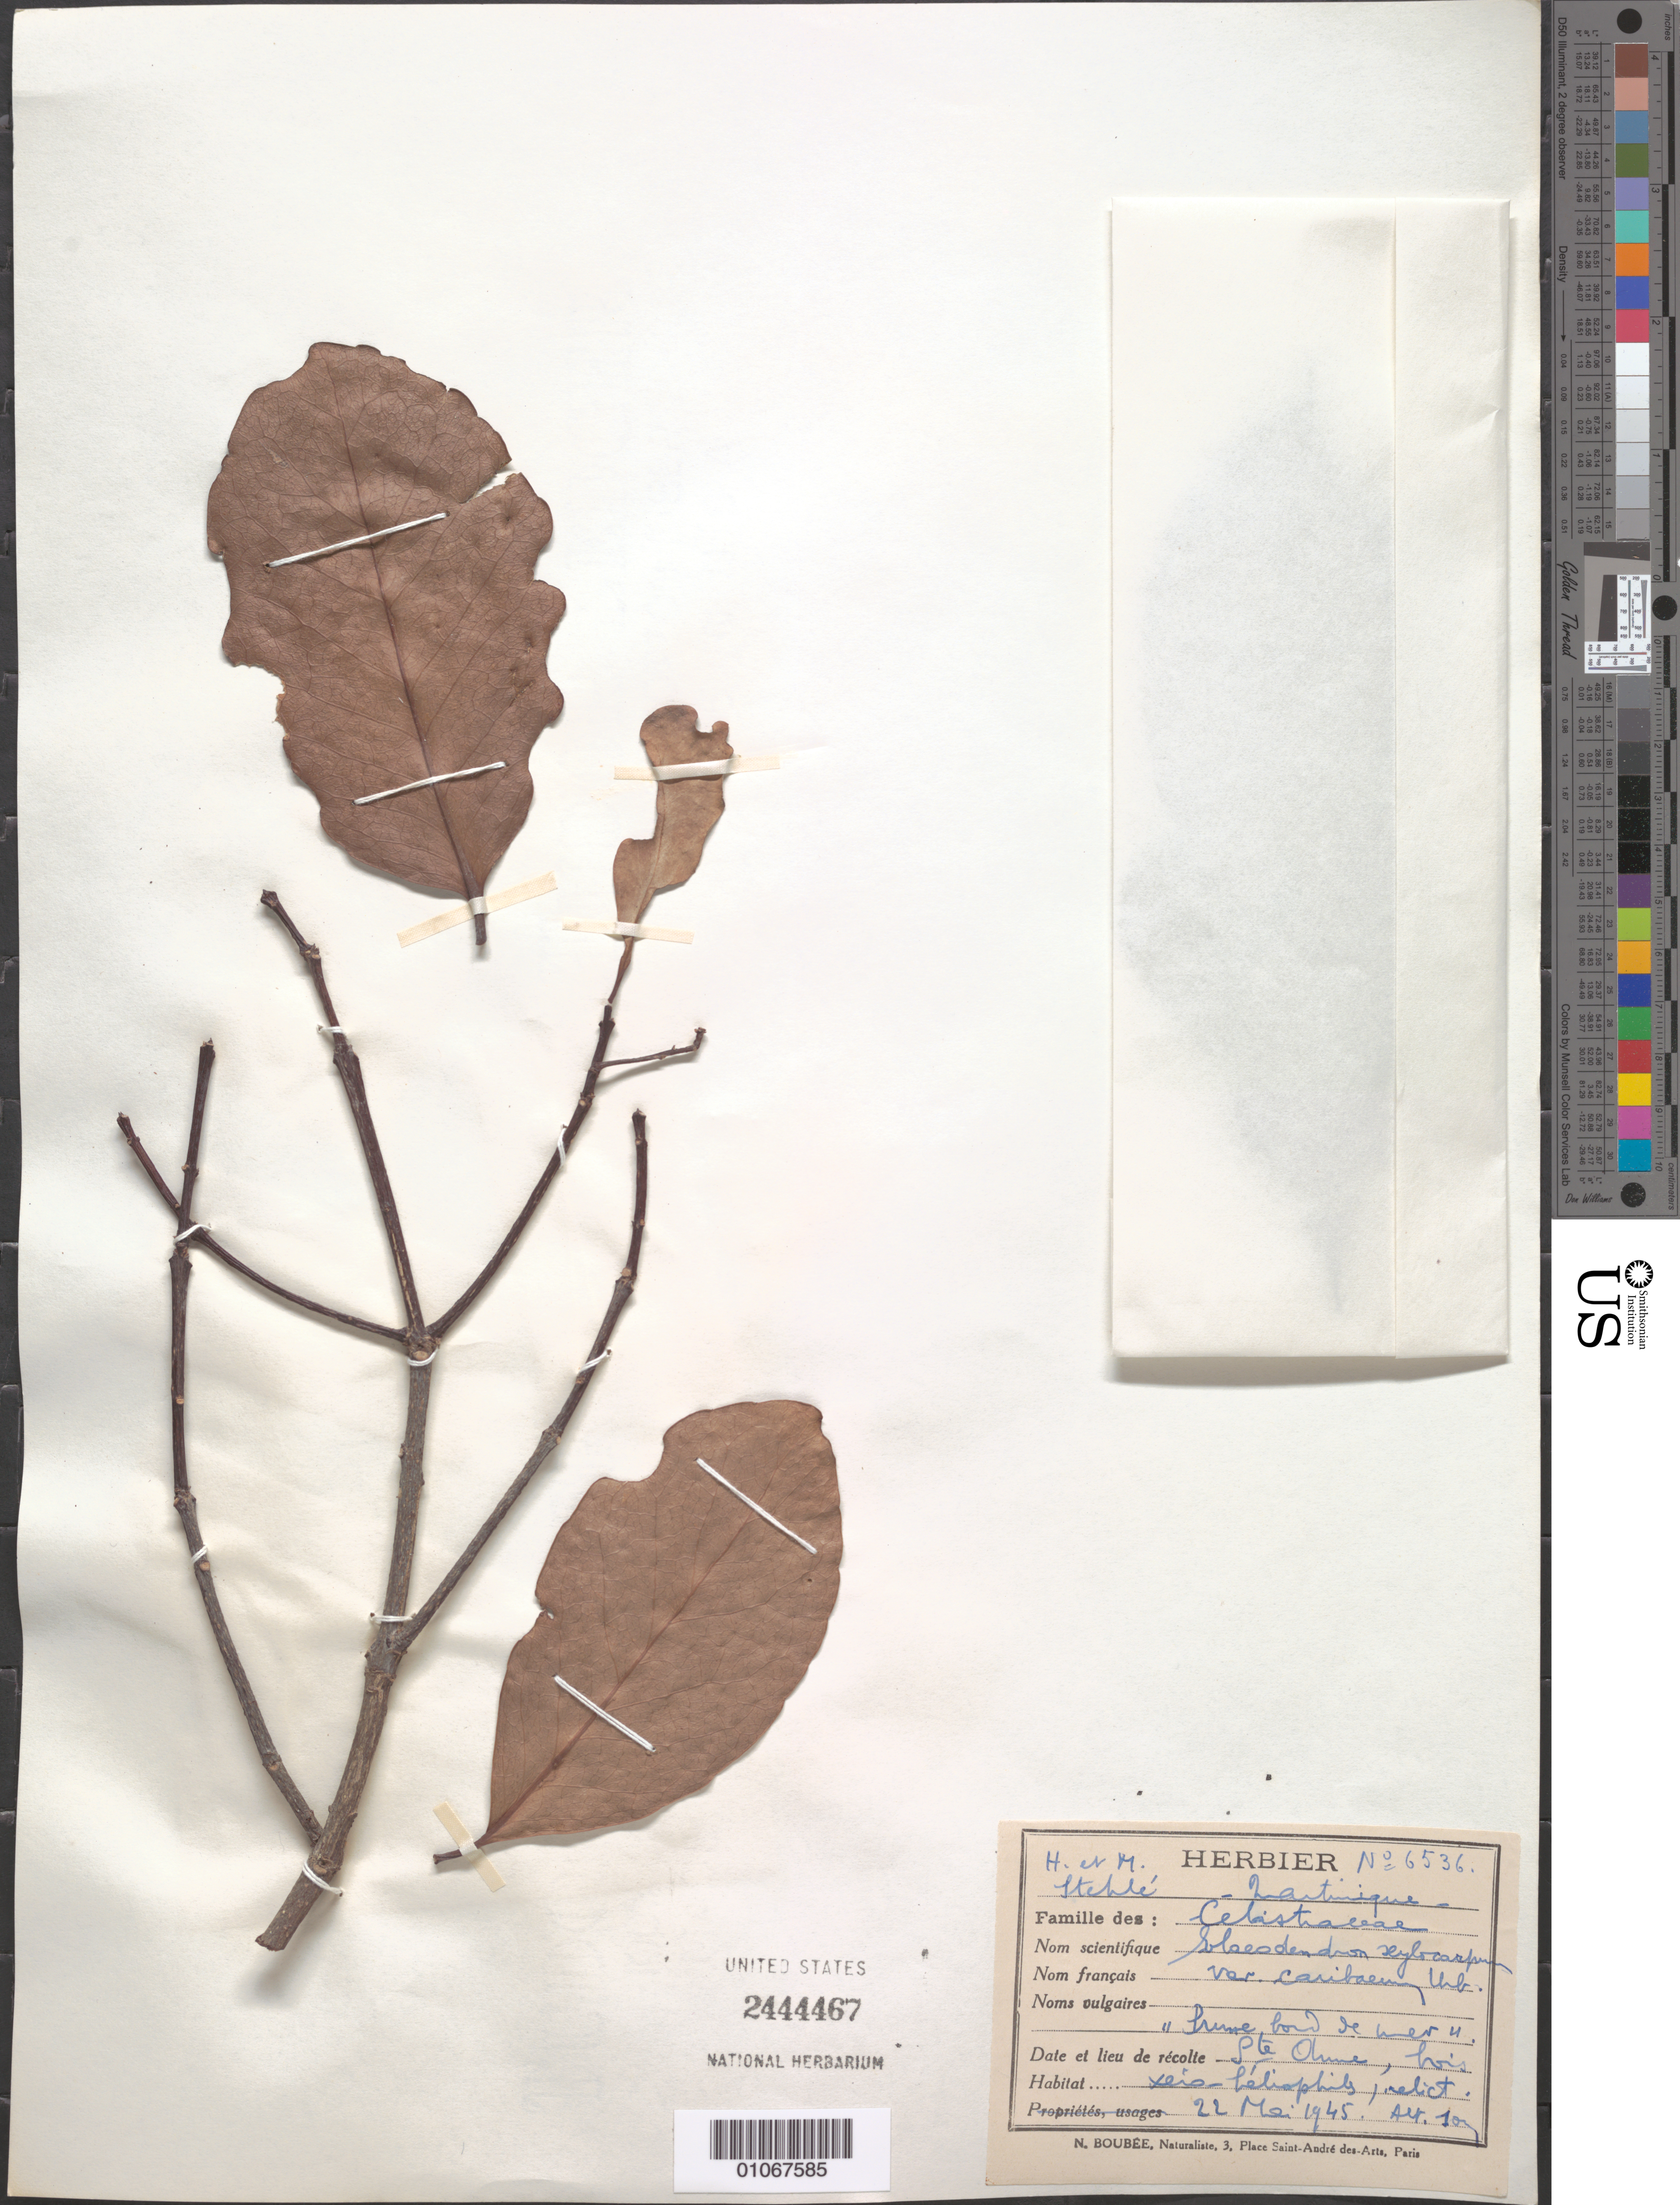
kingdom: Plantae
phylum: Tracheophyta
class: Magnoliopsida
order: Celastrales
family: Celastraceae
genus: Elaeodendron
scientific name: Elaeodendron xylocarpum var. caribaeum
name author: Urb.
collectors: H. Stehlé & M. Stehlé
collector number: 6536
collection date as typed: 22 May 1945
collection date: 1945-05-22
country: Martinique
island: Martinique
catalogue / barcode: US 2444467